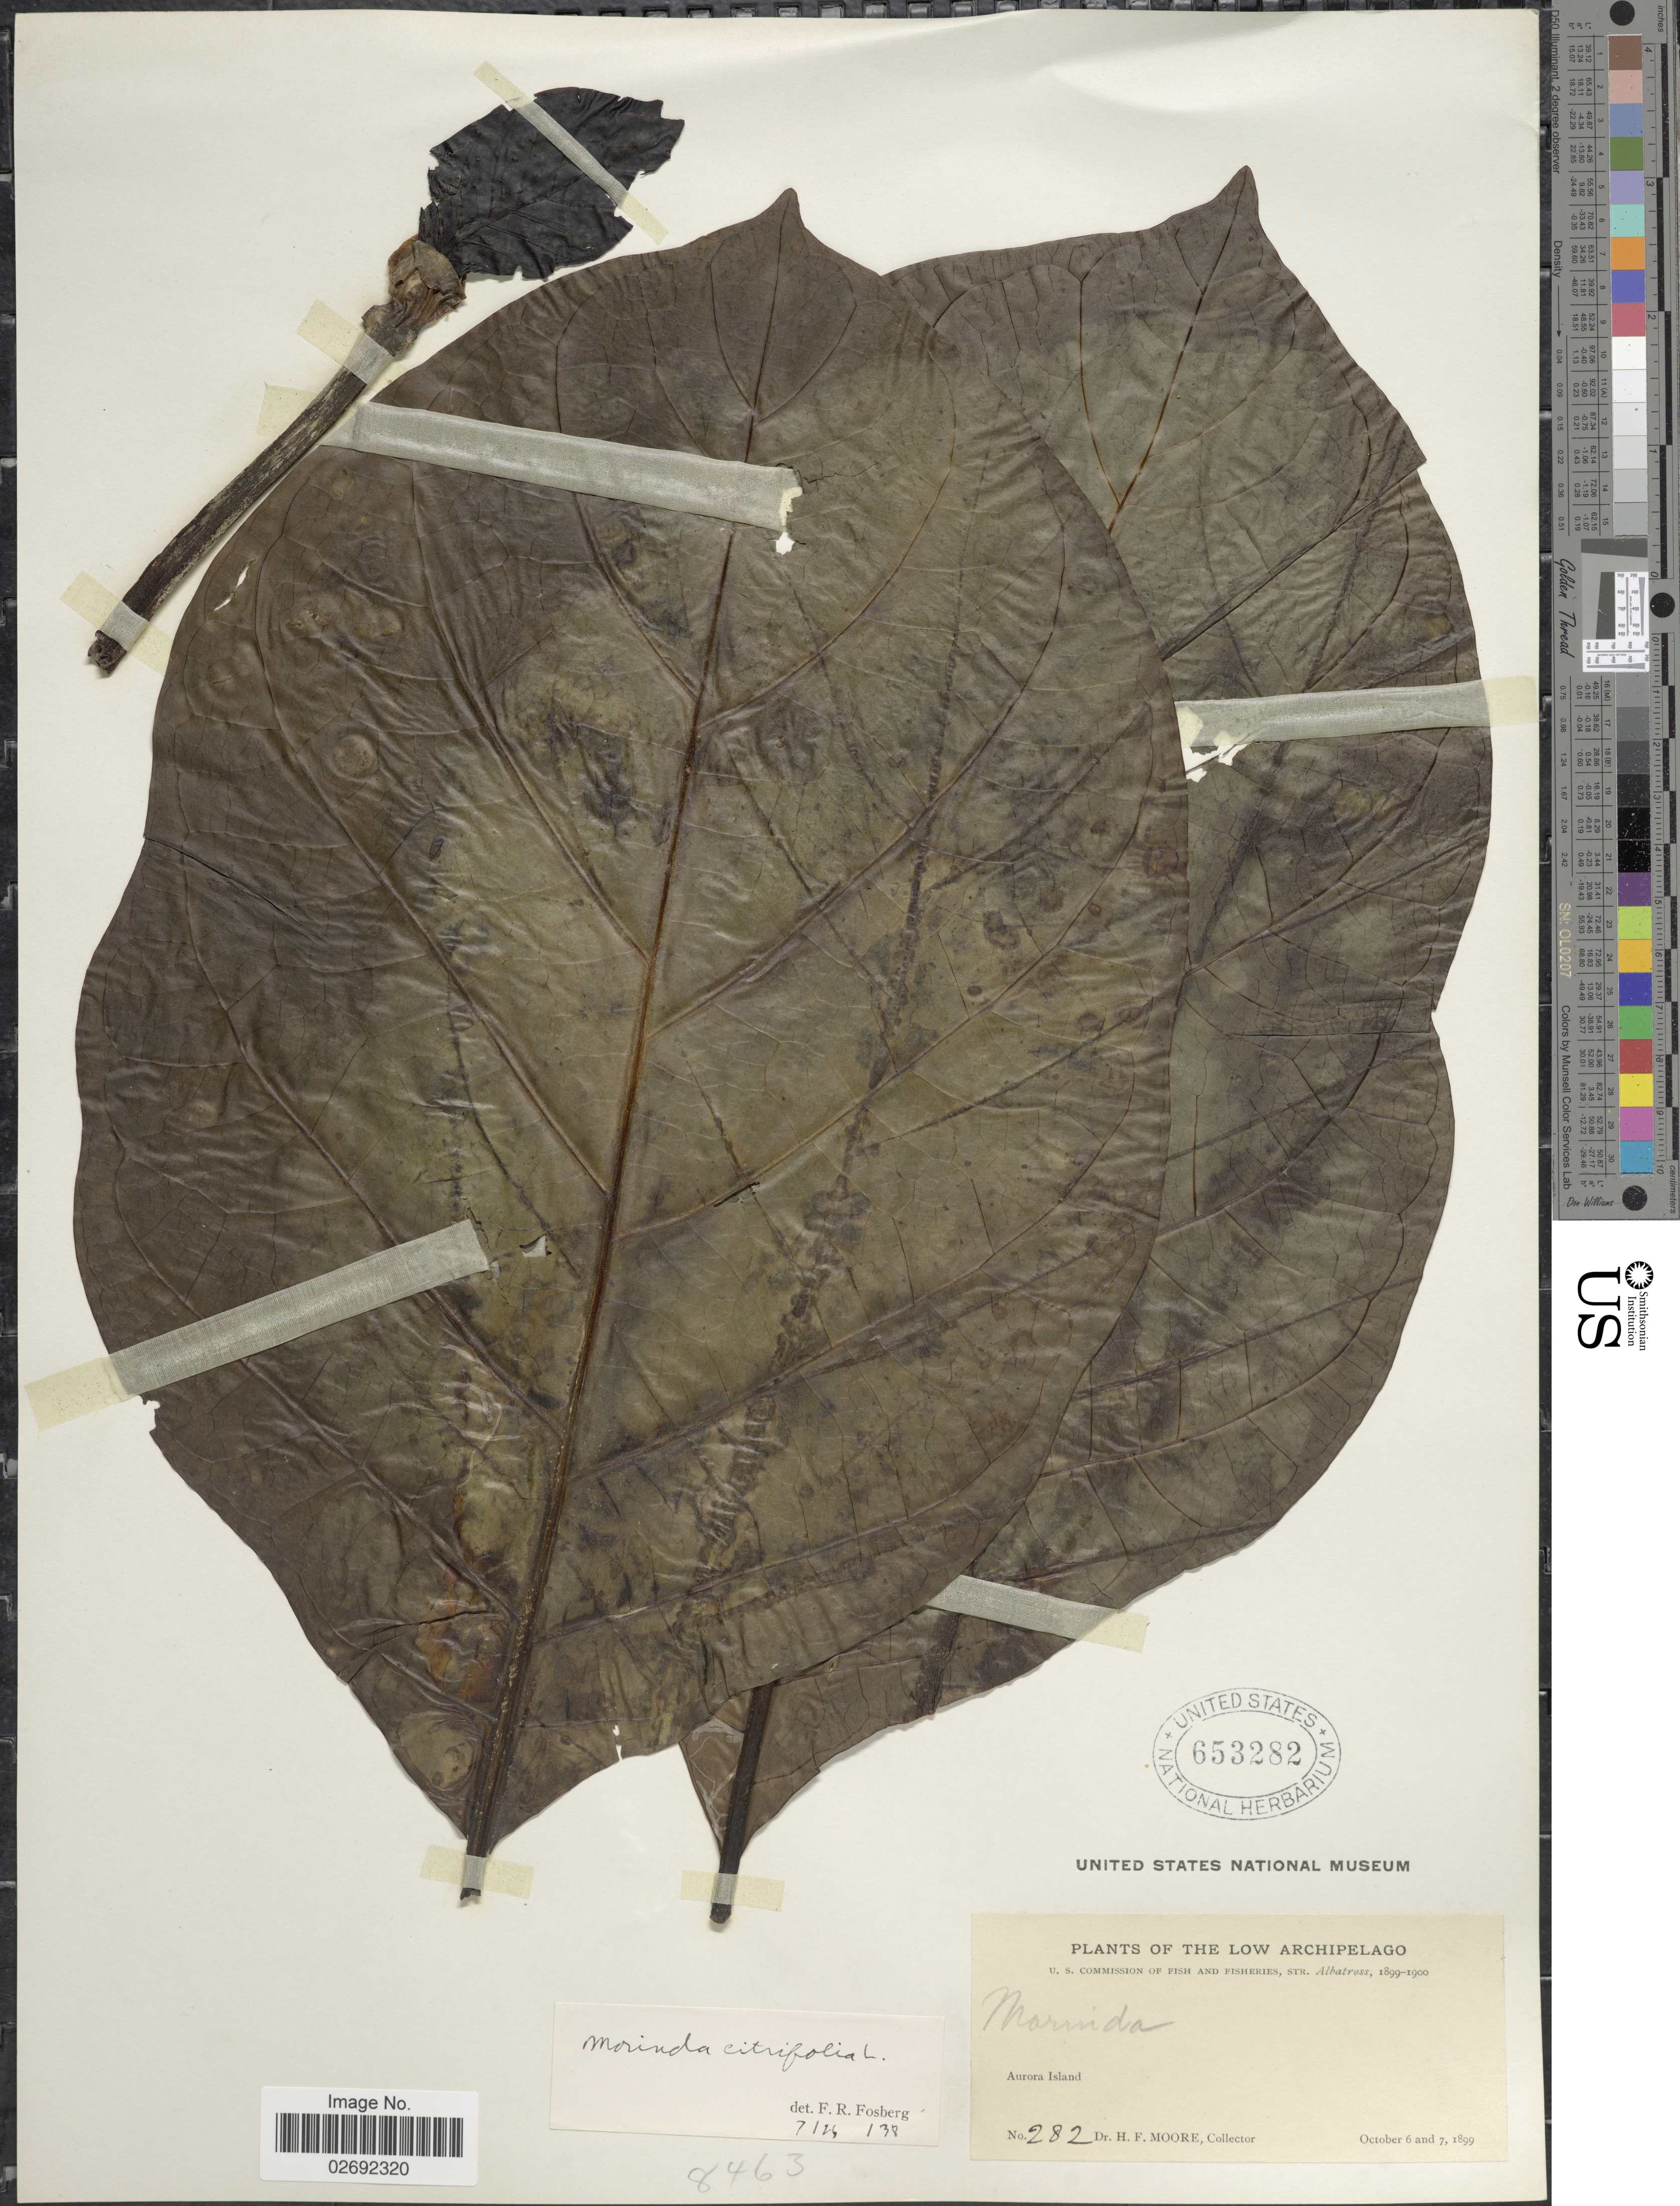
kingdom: Plantae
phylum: Tracheophyta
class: Magnoliopsida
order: Gentianales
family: Rubiaceae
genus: Morinda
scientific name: Morinda citrifolia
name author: L.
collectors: H. F. Moore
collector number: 282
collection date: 1899-10-06/1899-10-07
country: French Polynesia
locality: Low Archipelago. Aurora Island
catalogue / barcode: US 653282